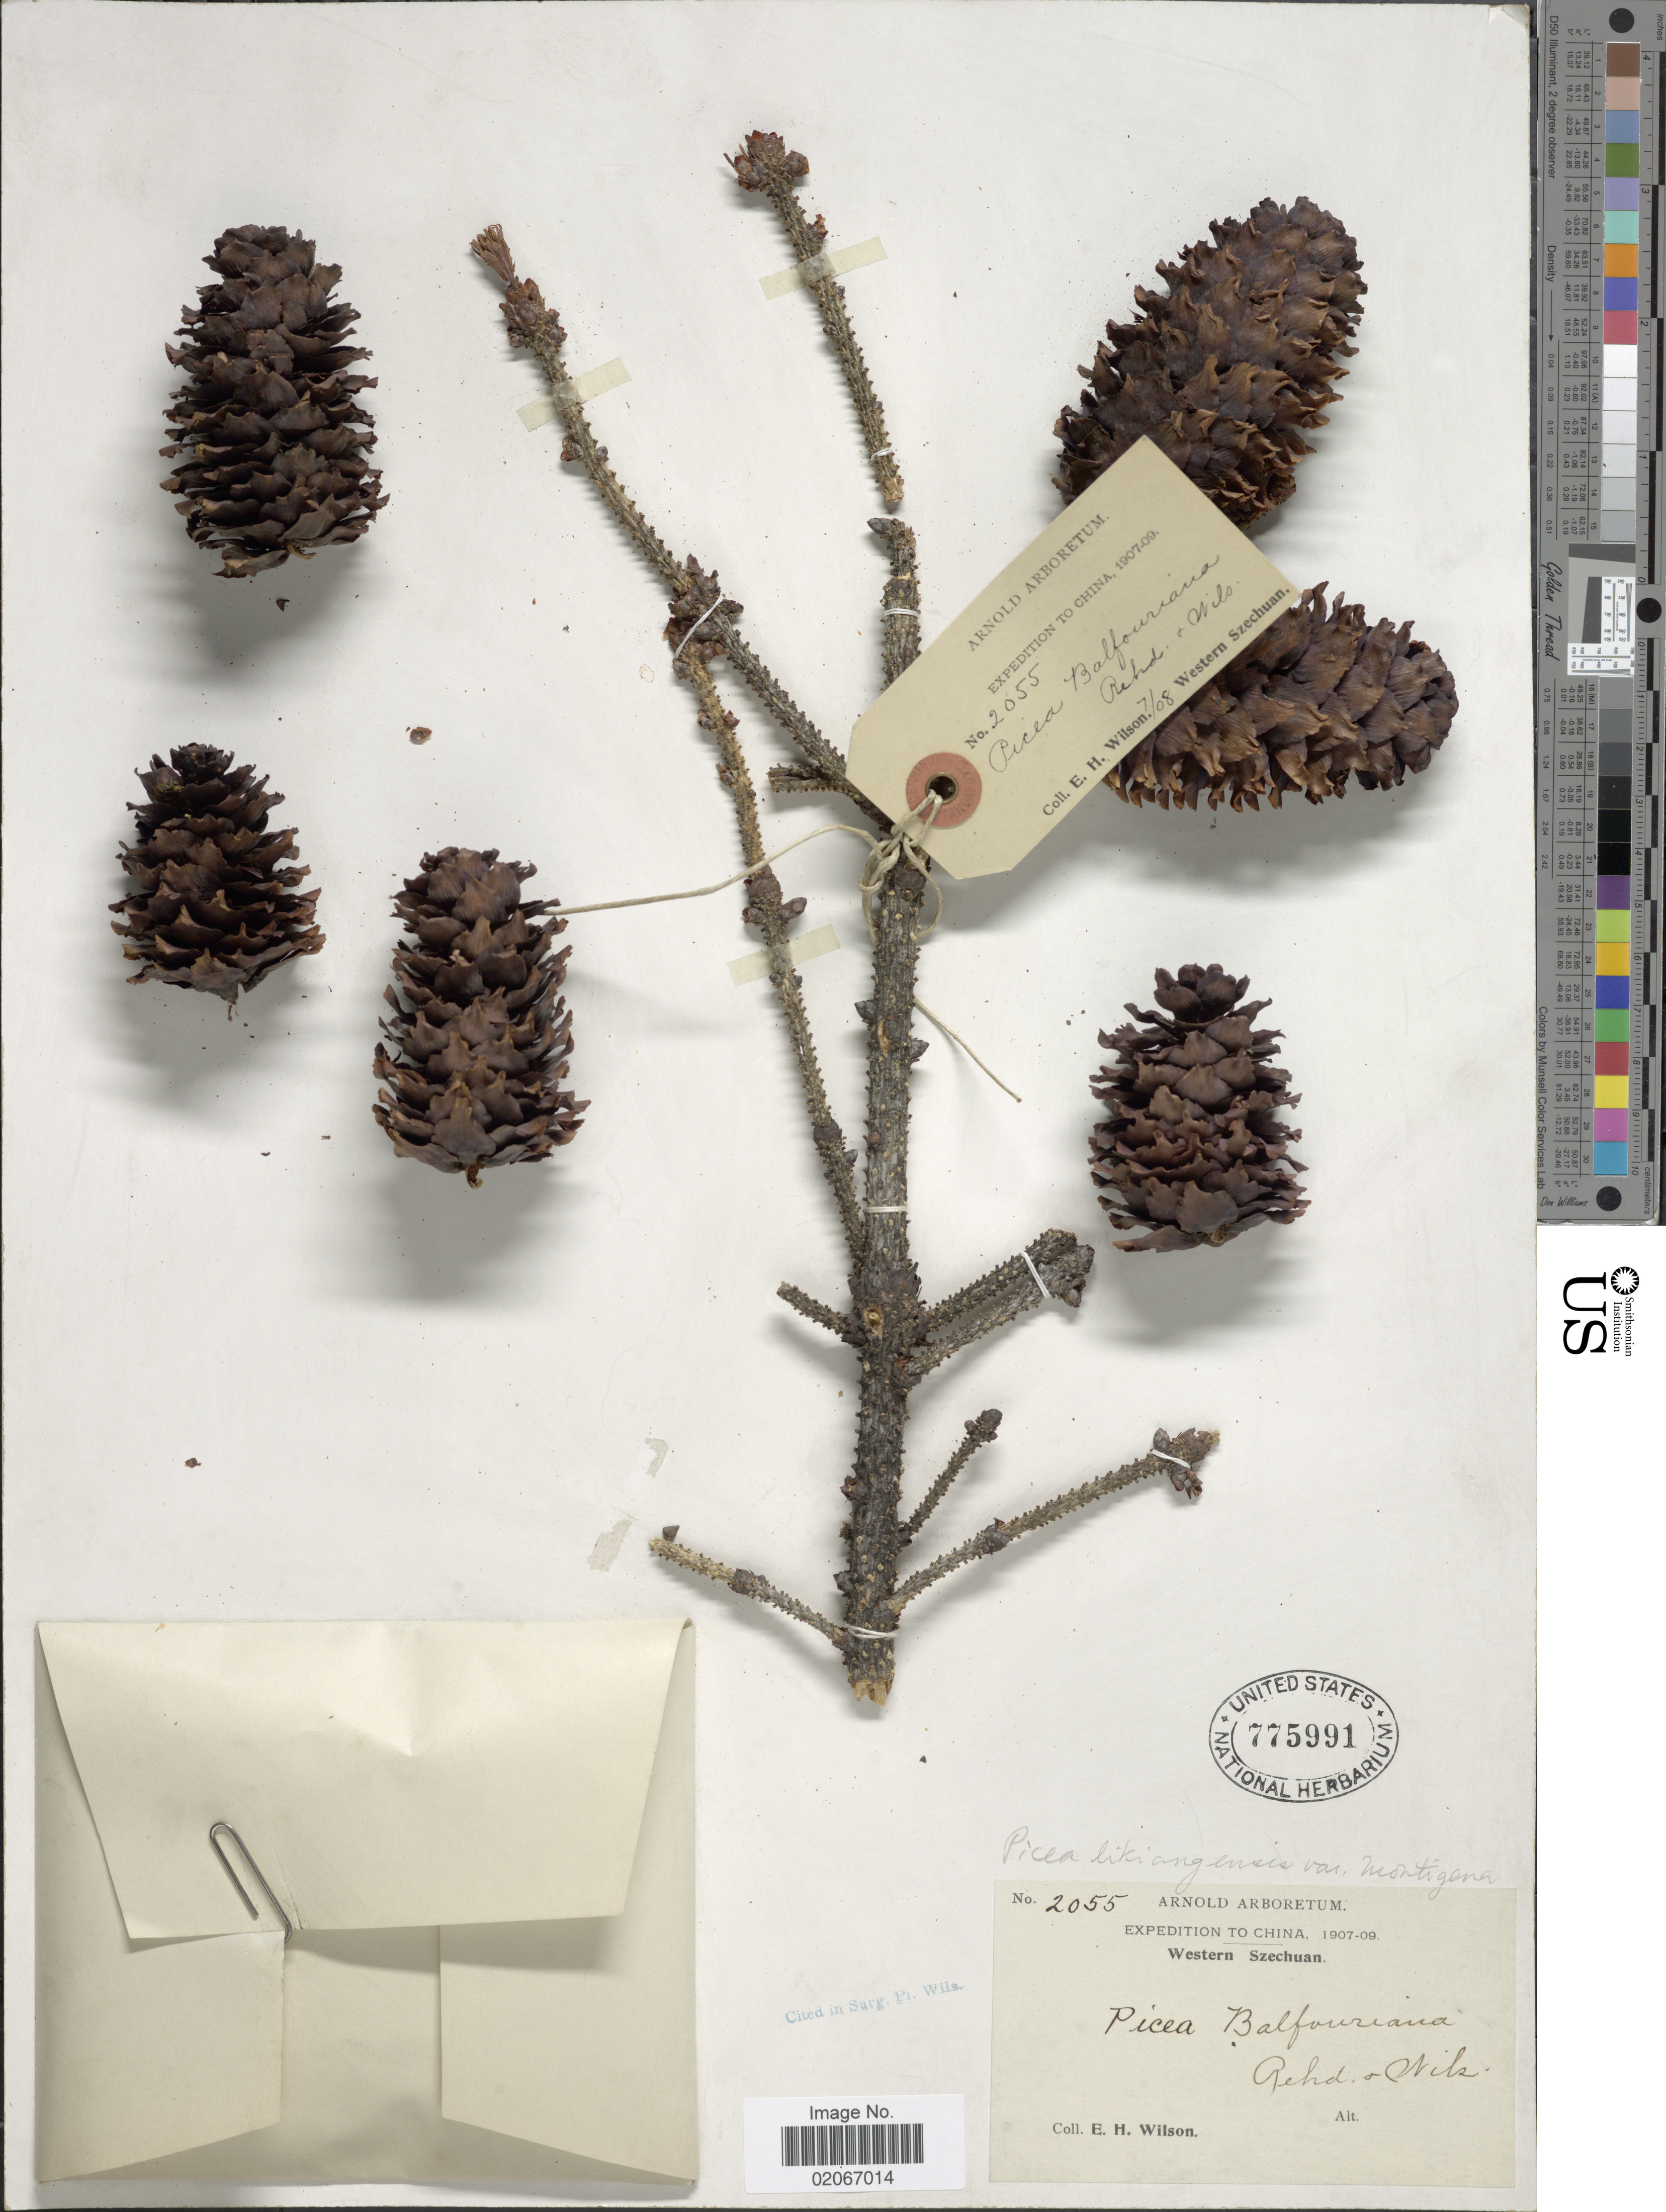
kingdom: Plantae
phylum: Tracheophyta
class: Pinopsida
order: Pinales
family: Pinaceae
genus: Picea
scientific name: Picea likiangensis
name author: (Franch.) E. Pritz.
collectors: E. Wilson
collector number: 2055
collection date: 1908-07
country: China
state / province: Sichuan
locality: Western Szechuan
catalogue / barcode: US 775991